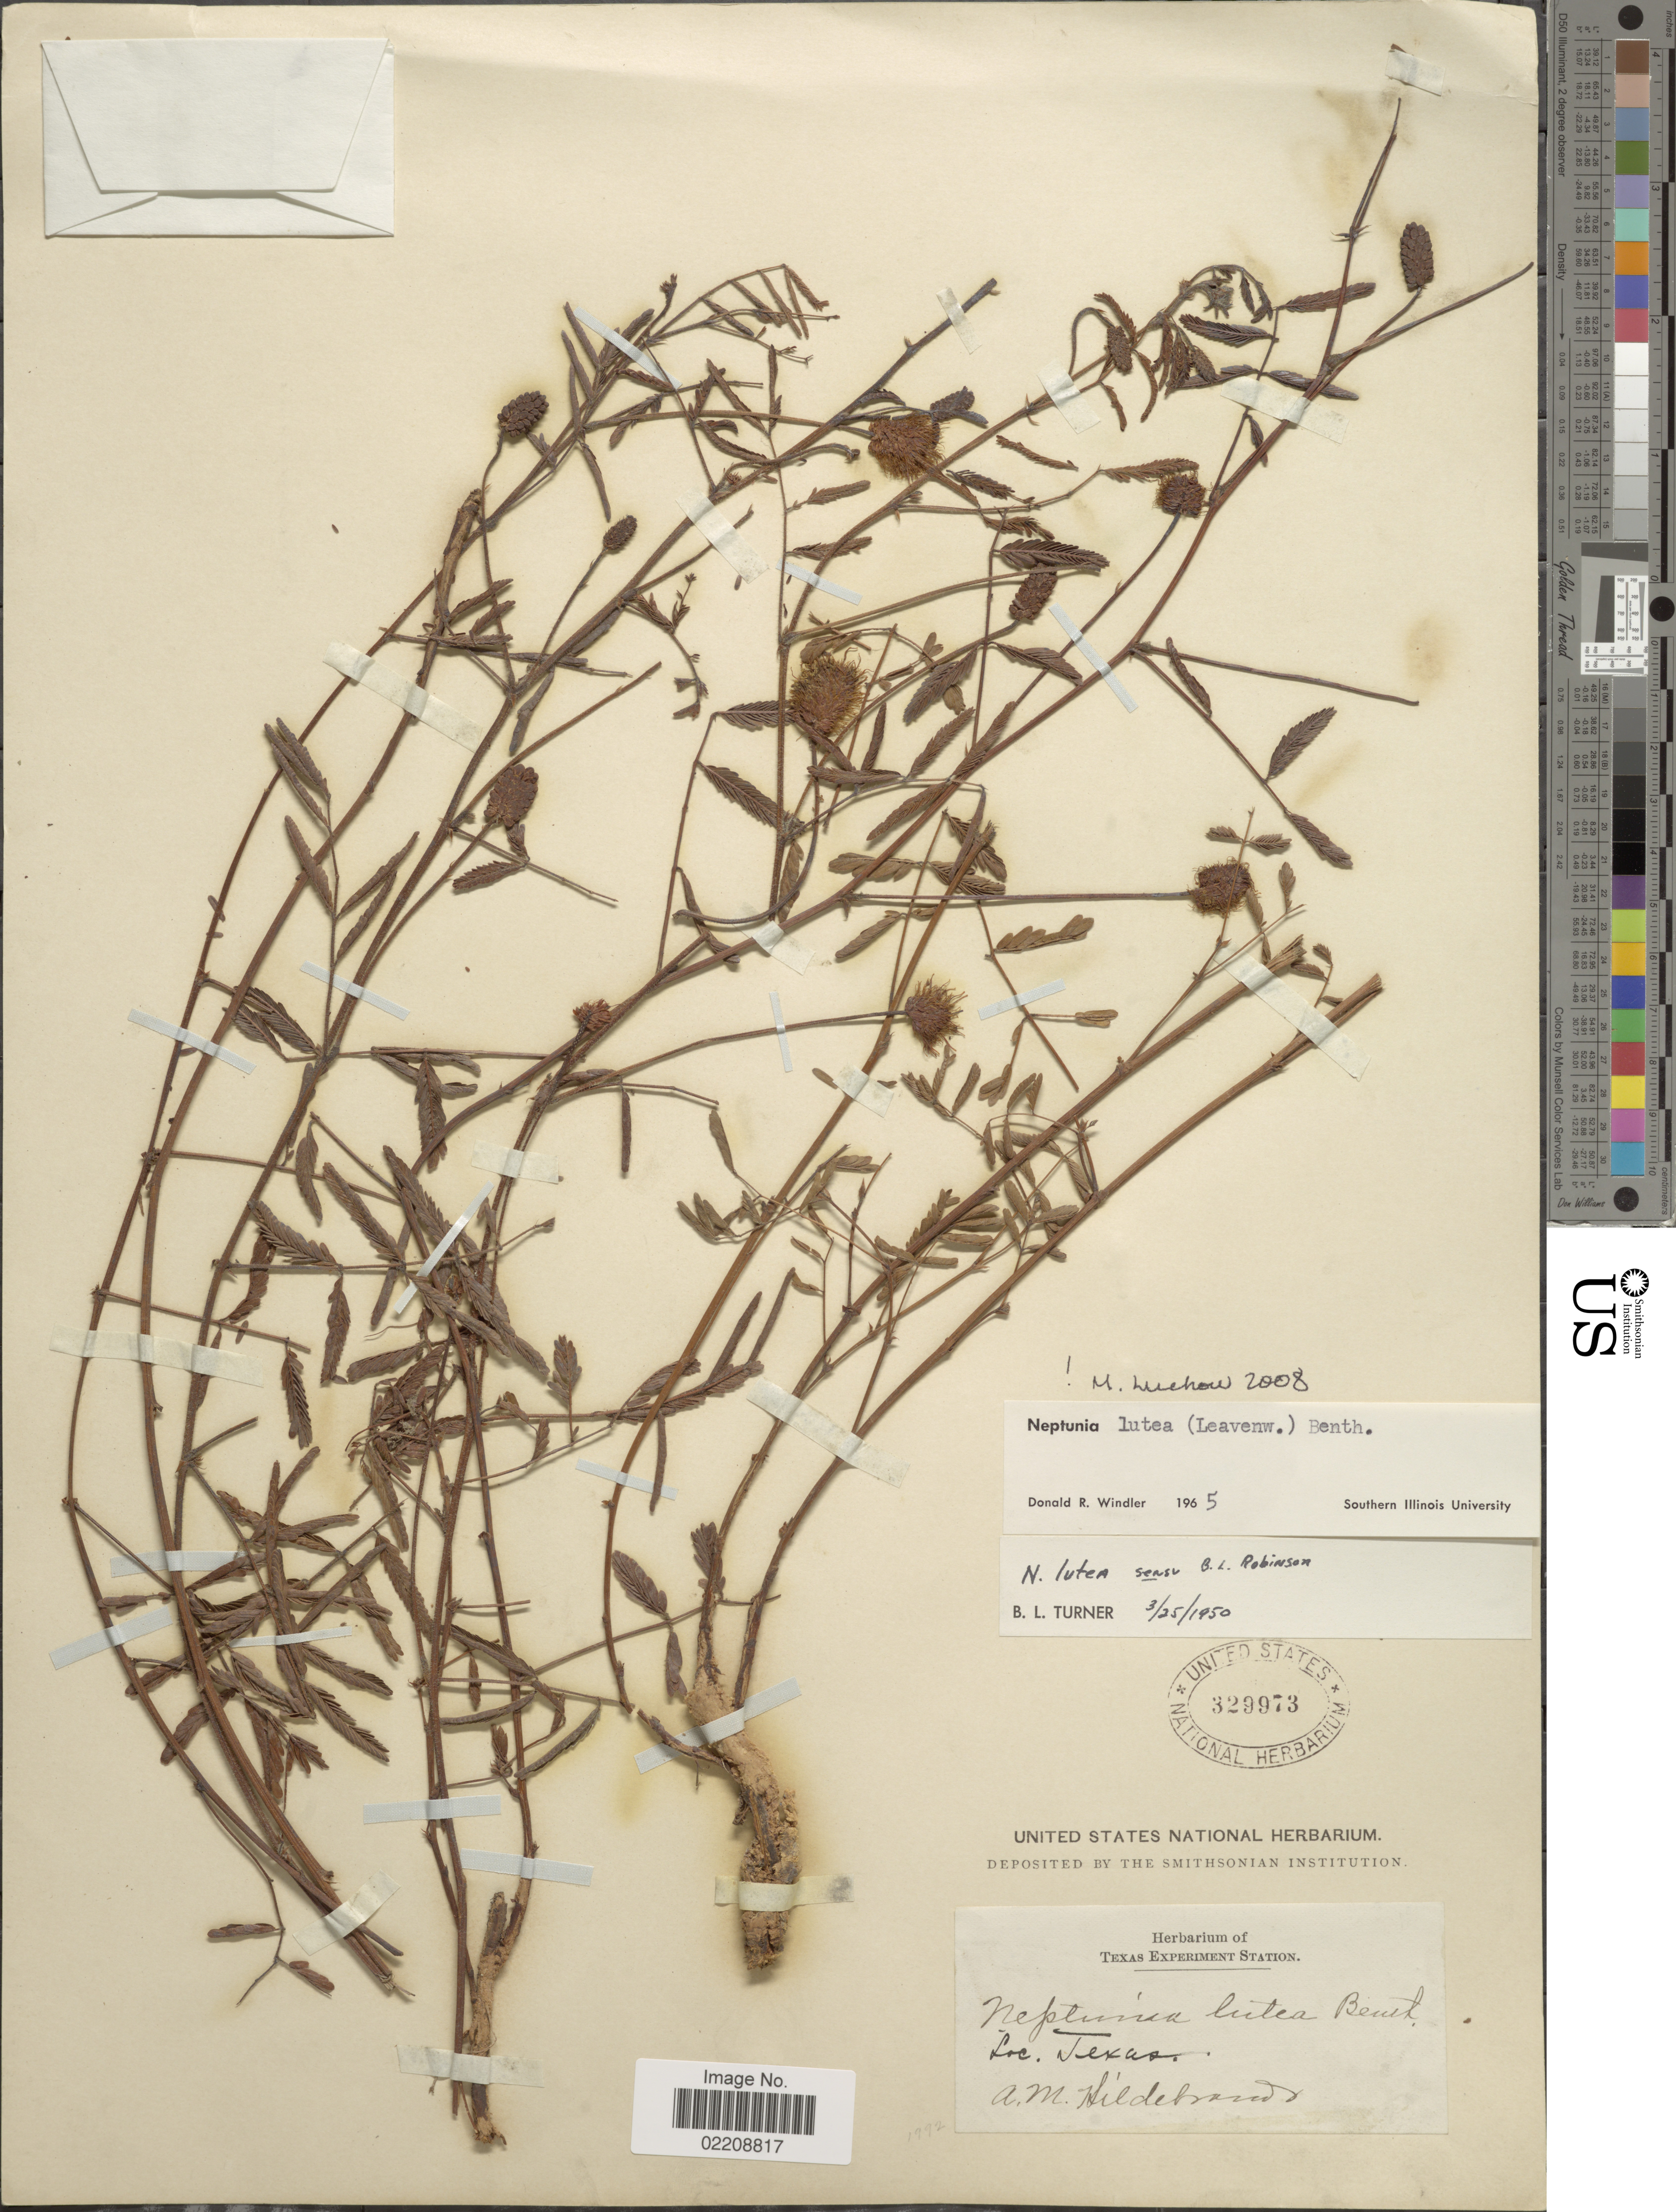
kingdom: Plantae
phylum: Tracheophyta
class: Magnoliopsida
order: Fabales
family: Fabaceae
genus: Neptunia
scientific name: Neptunia lutea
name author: (Leavenw.) Benth.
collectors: A. Hildebrandt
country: United States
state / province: Texas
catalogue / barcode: US 329973